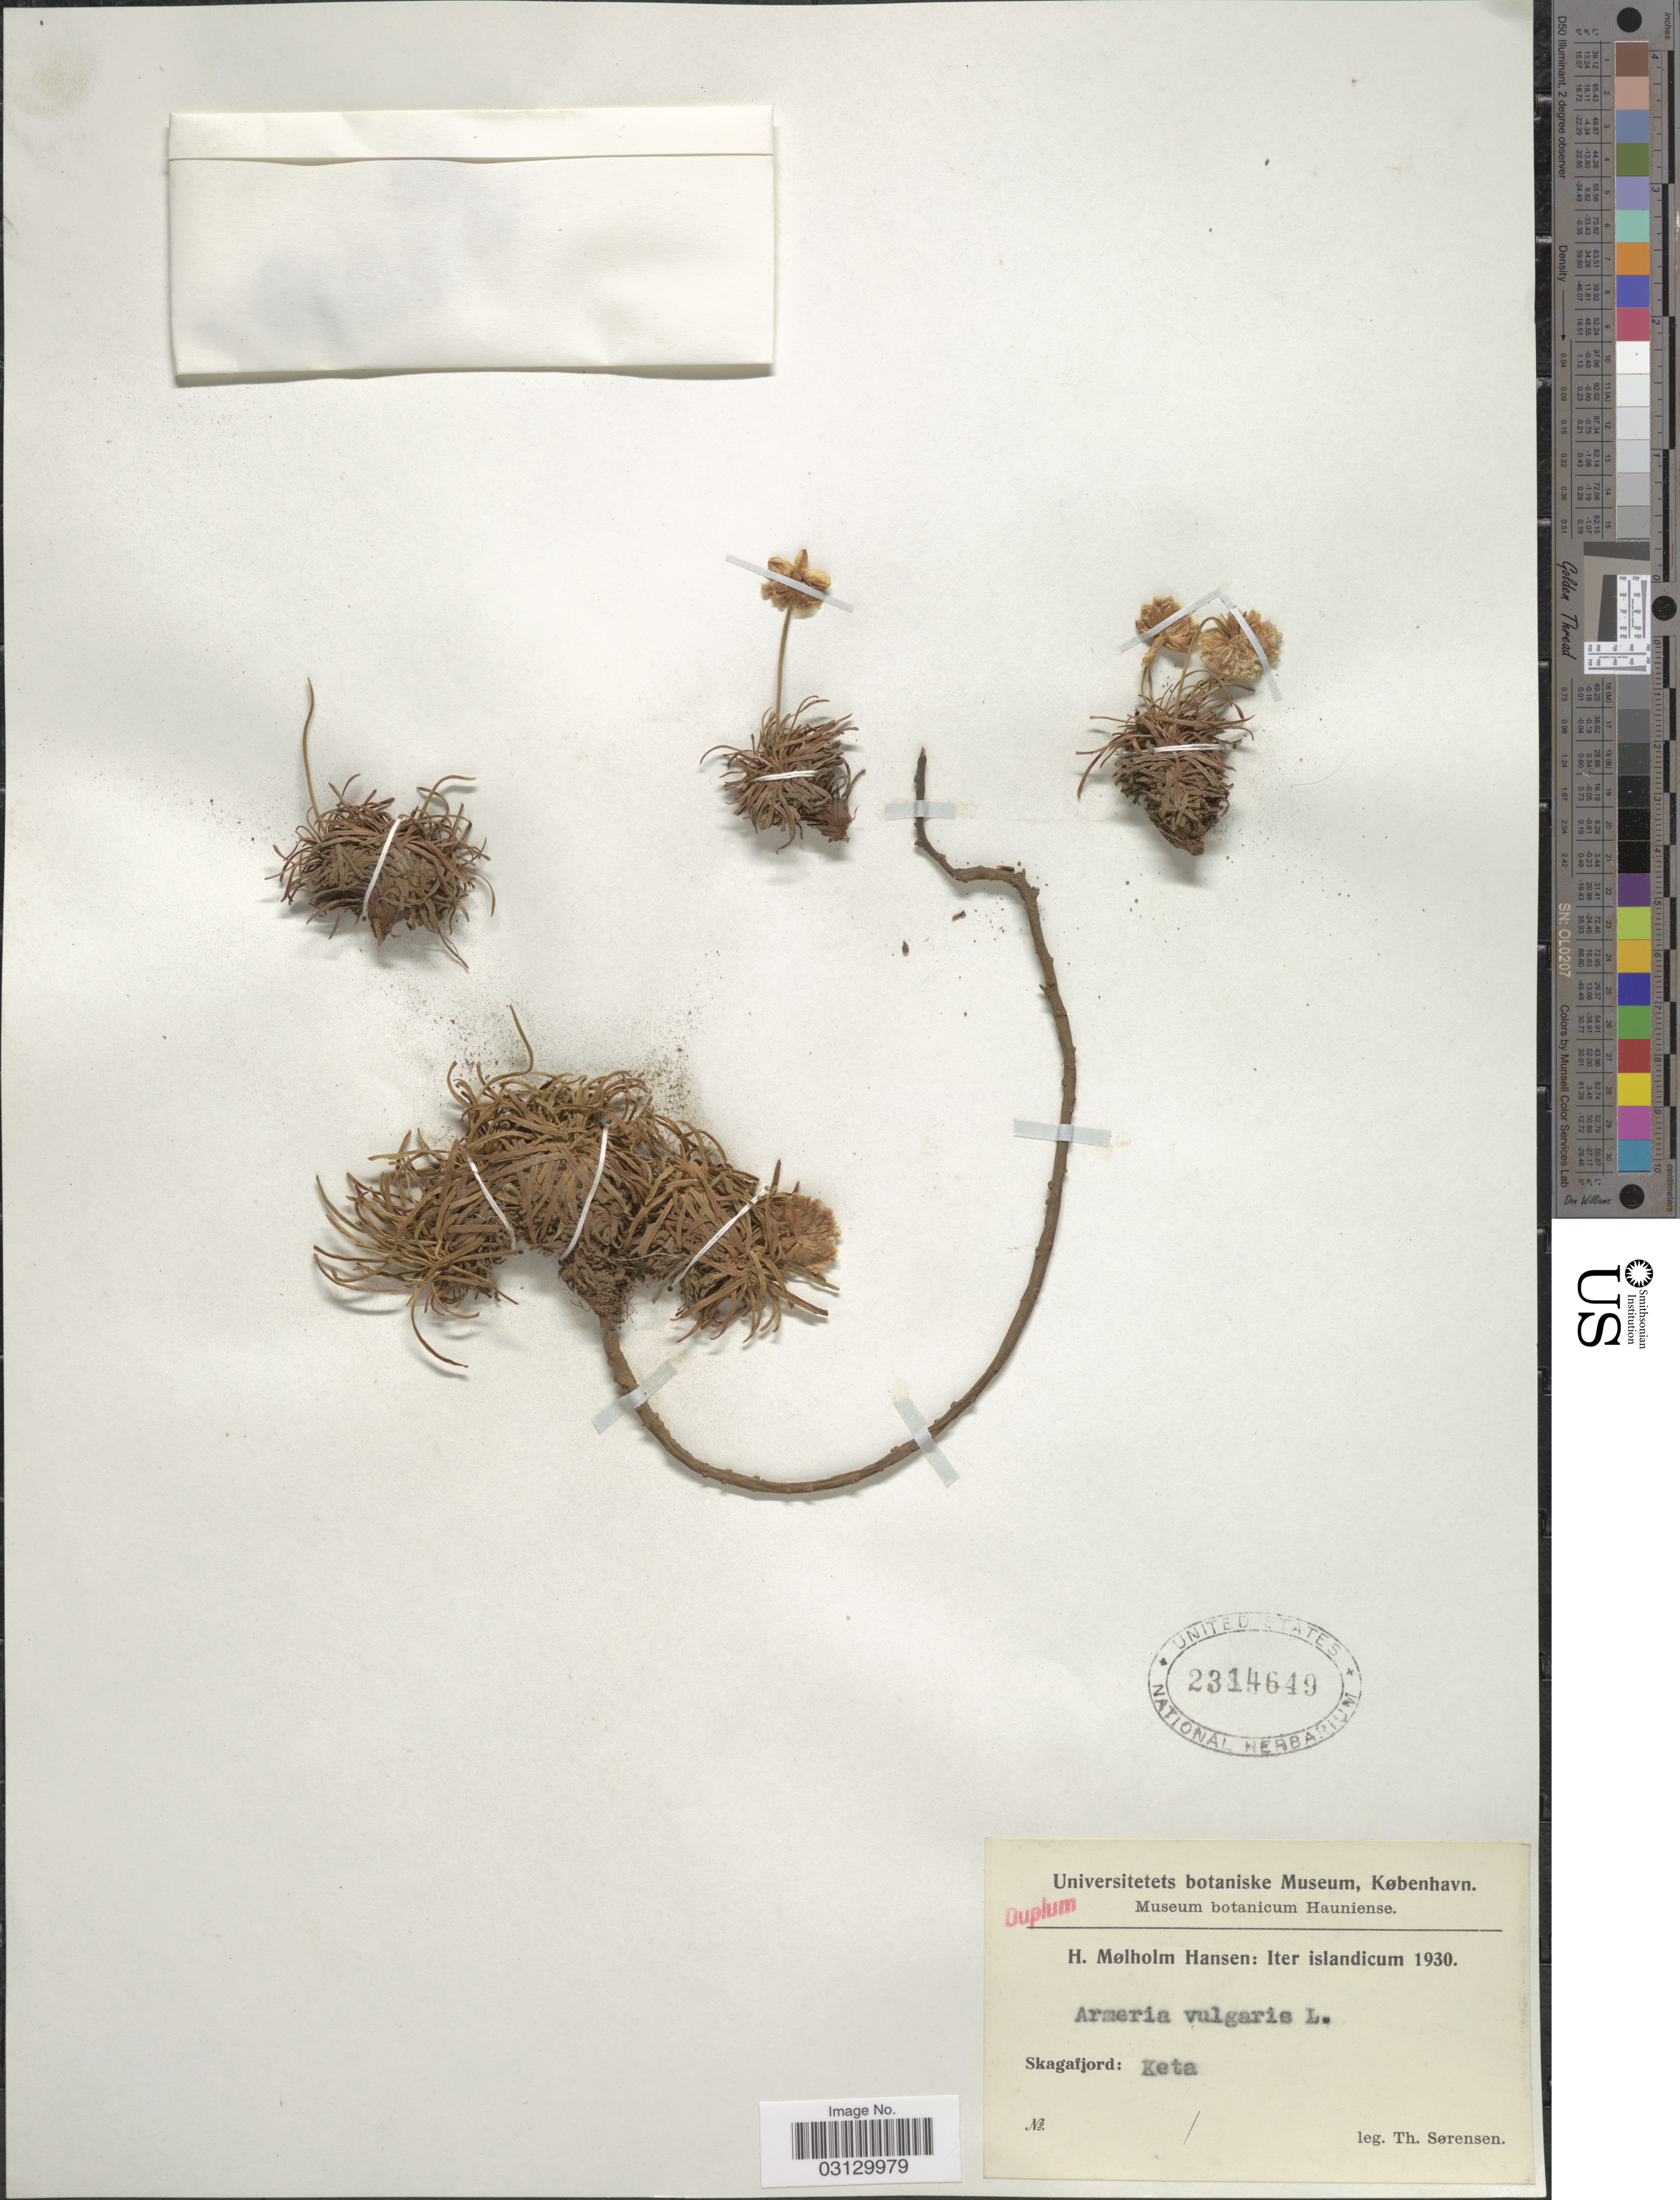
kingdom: Plantae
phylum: Tracheophyta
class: Magnoliopsida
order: Caryophyllales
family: Plumbaginaceae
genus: Armeria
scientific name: Armeria maritima subsp. maritima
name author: (Mill.) Willd.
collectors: T. Sorensen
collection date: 1930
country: Iceland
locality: Iter islandicum. Skagafjord: Keta.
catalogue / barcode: US 2314649